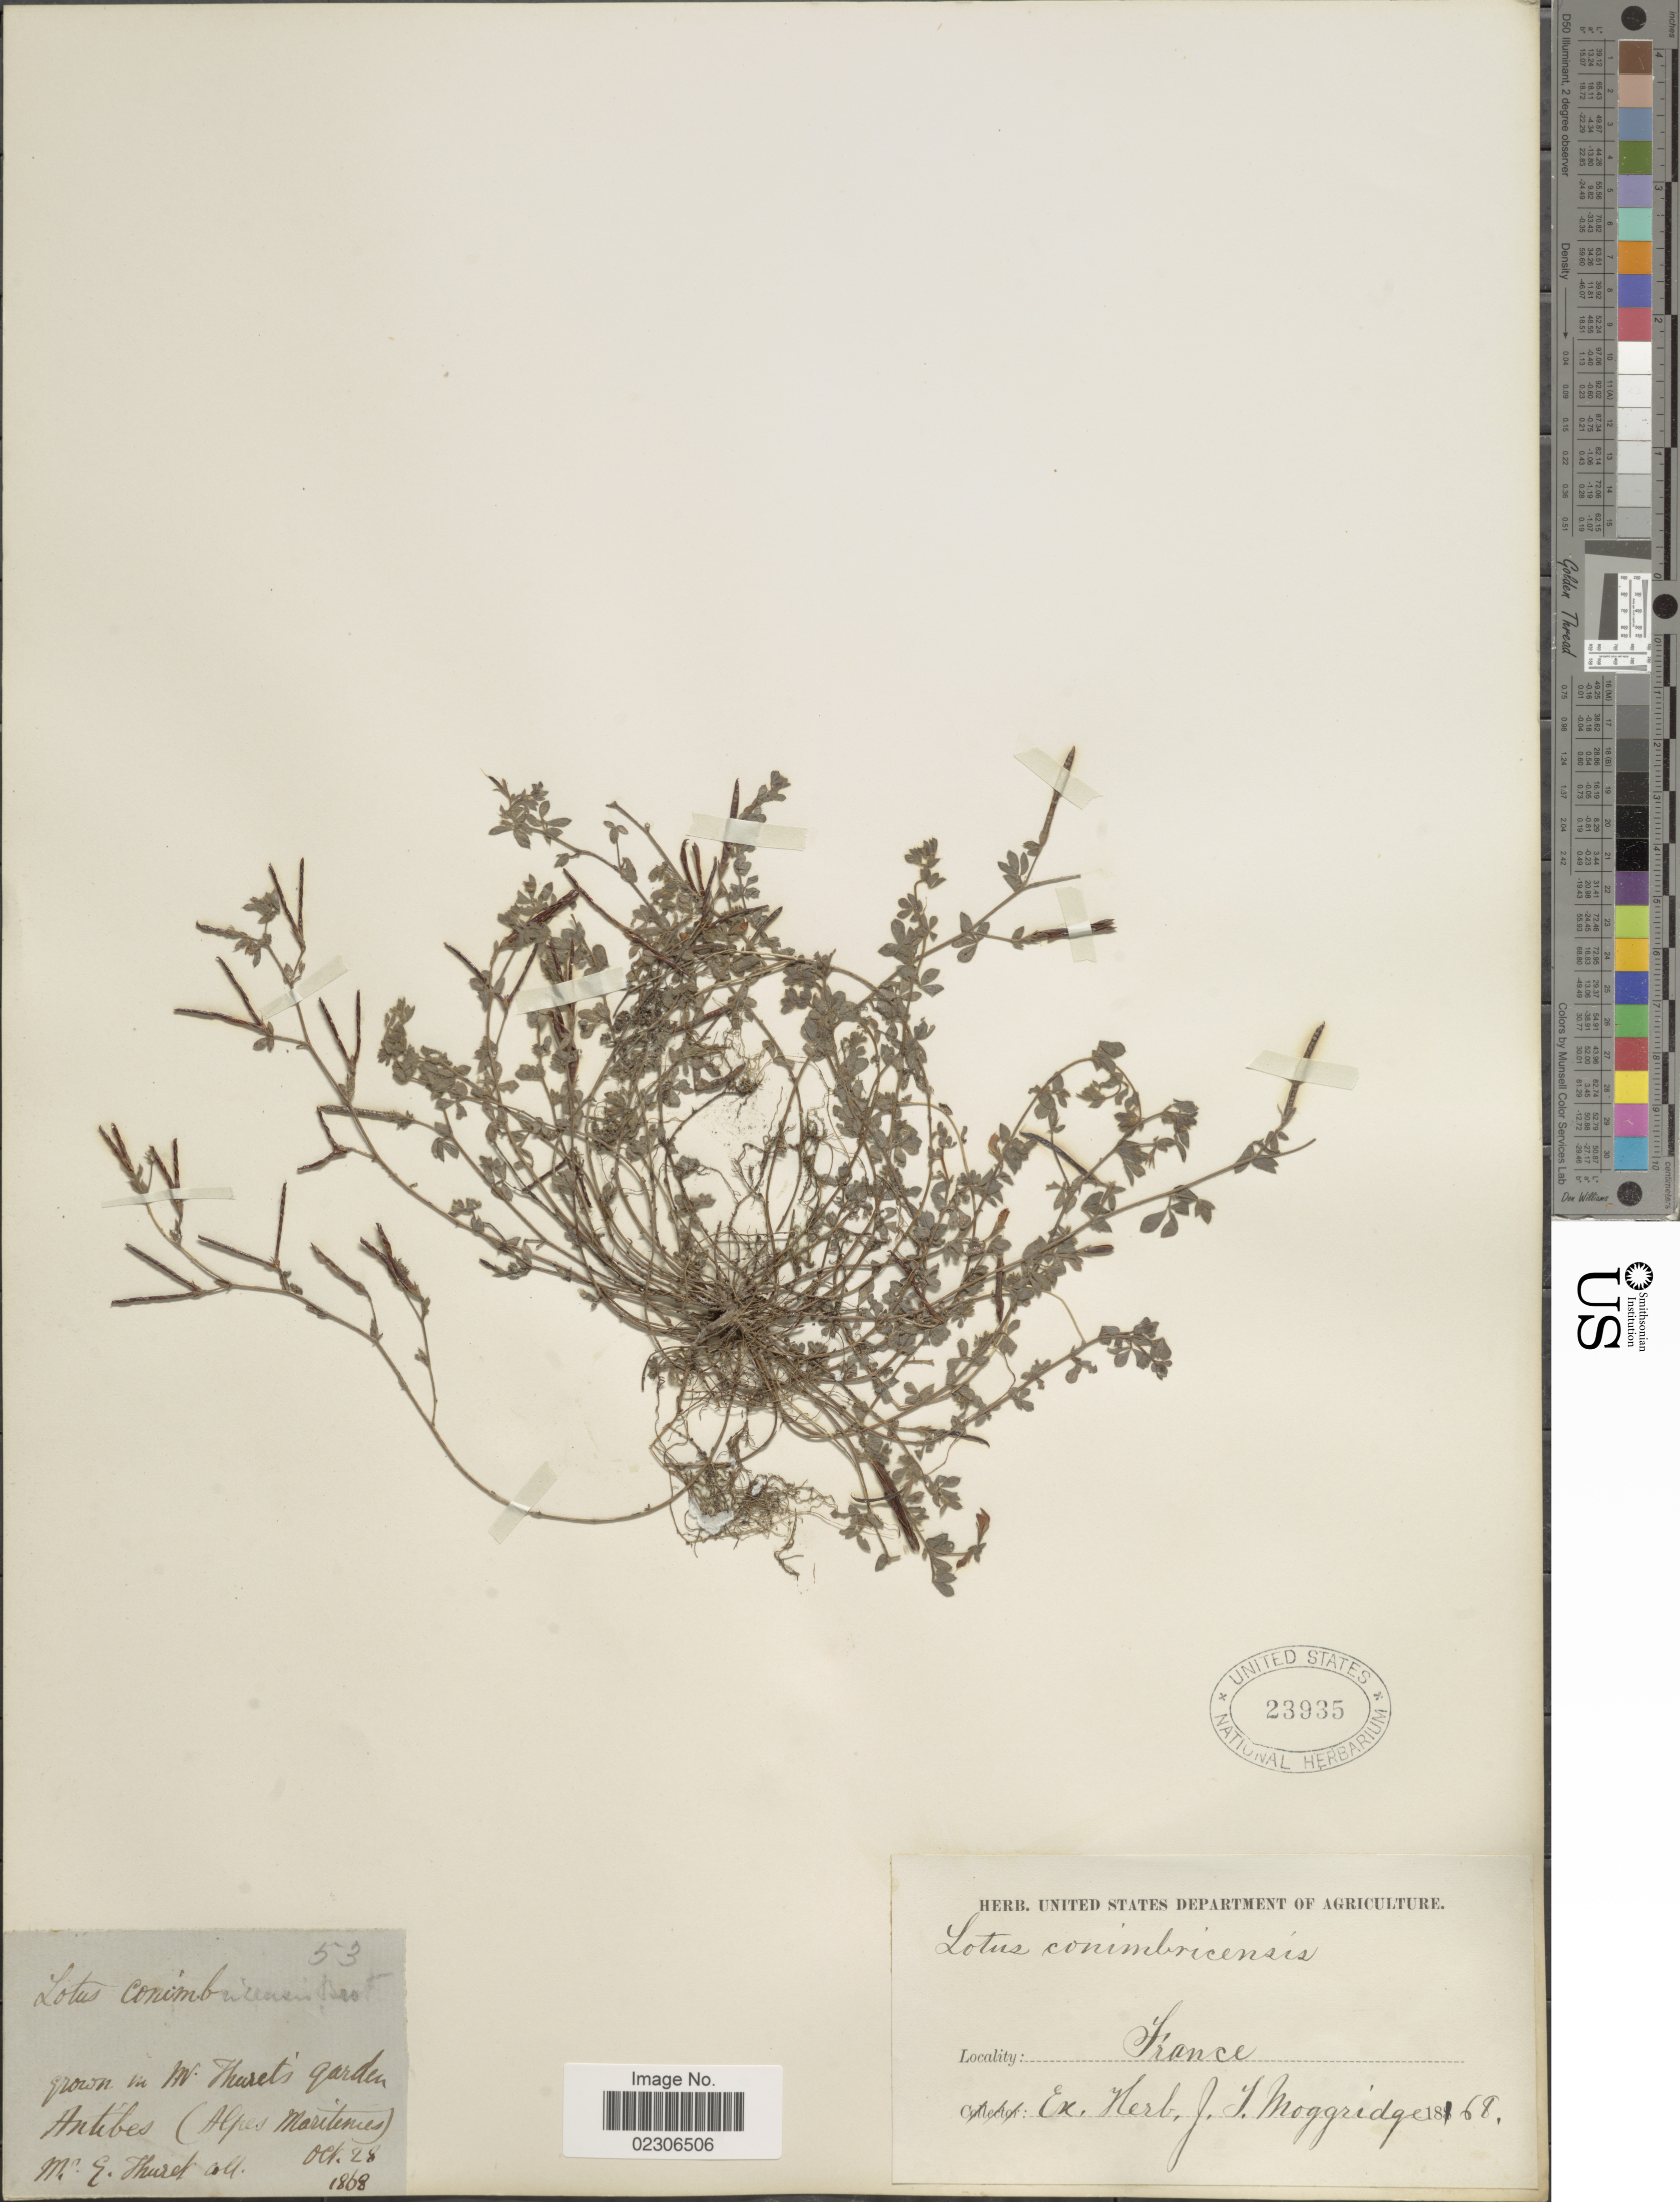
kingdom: Plantae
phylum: Tracheophyta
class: Magnoliopsida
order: Fabales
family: Fabaceae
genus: Lotus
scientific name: Lotus coimbrensis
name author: Willd.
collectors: E. Thuret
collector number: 53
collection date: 1868-10-28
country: France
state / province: Provence-Alpes-Côte d'Azur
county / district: Alpes-Maritimes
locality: M. Thuret's garden Antibes (Alpes Maritunus) [interpreted]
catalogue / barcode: US 23935